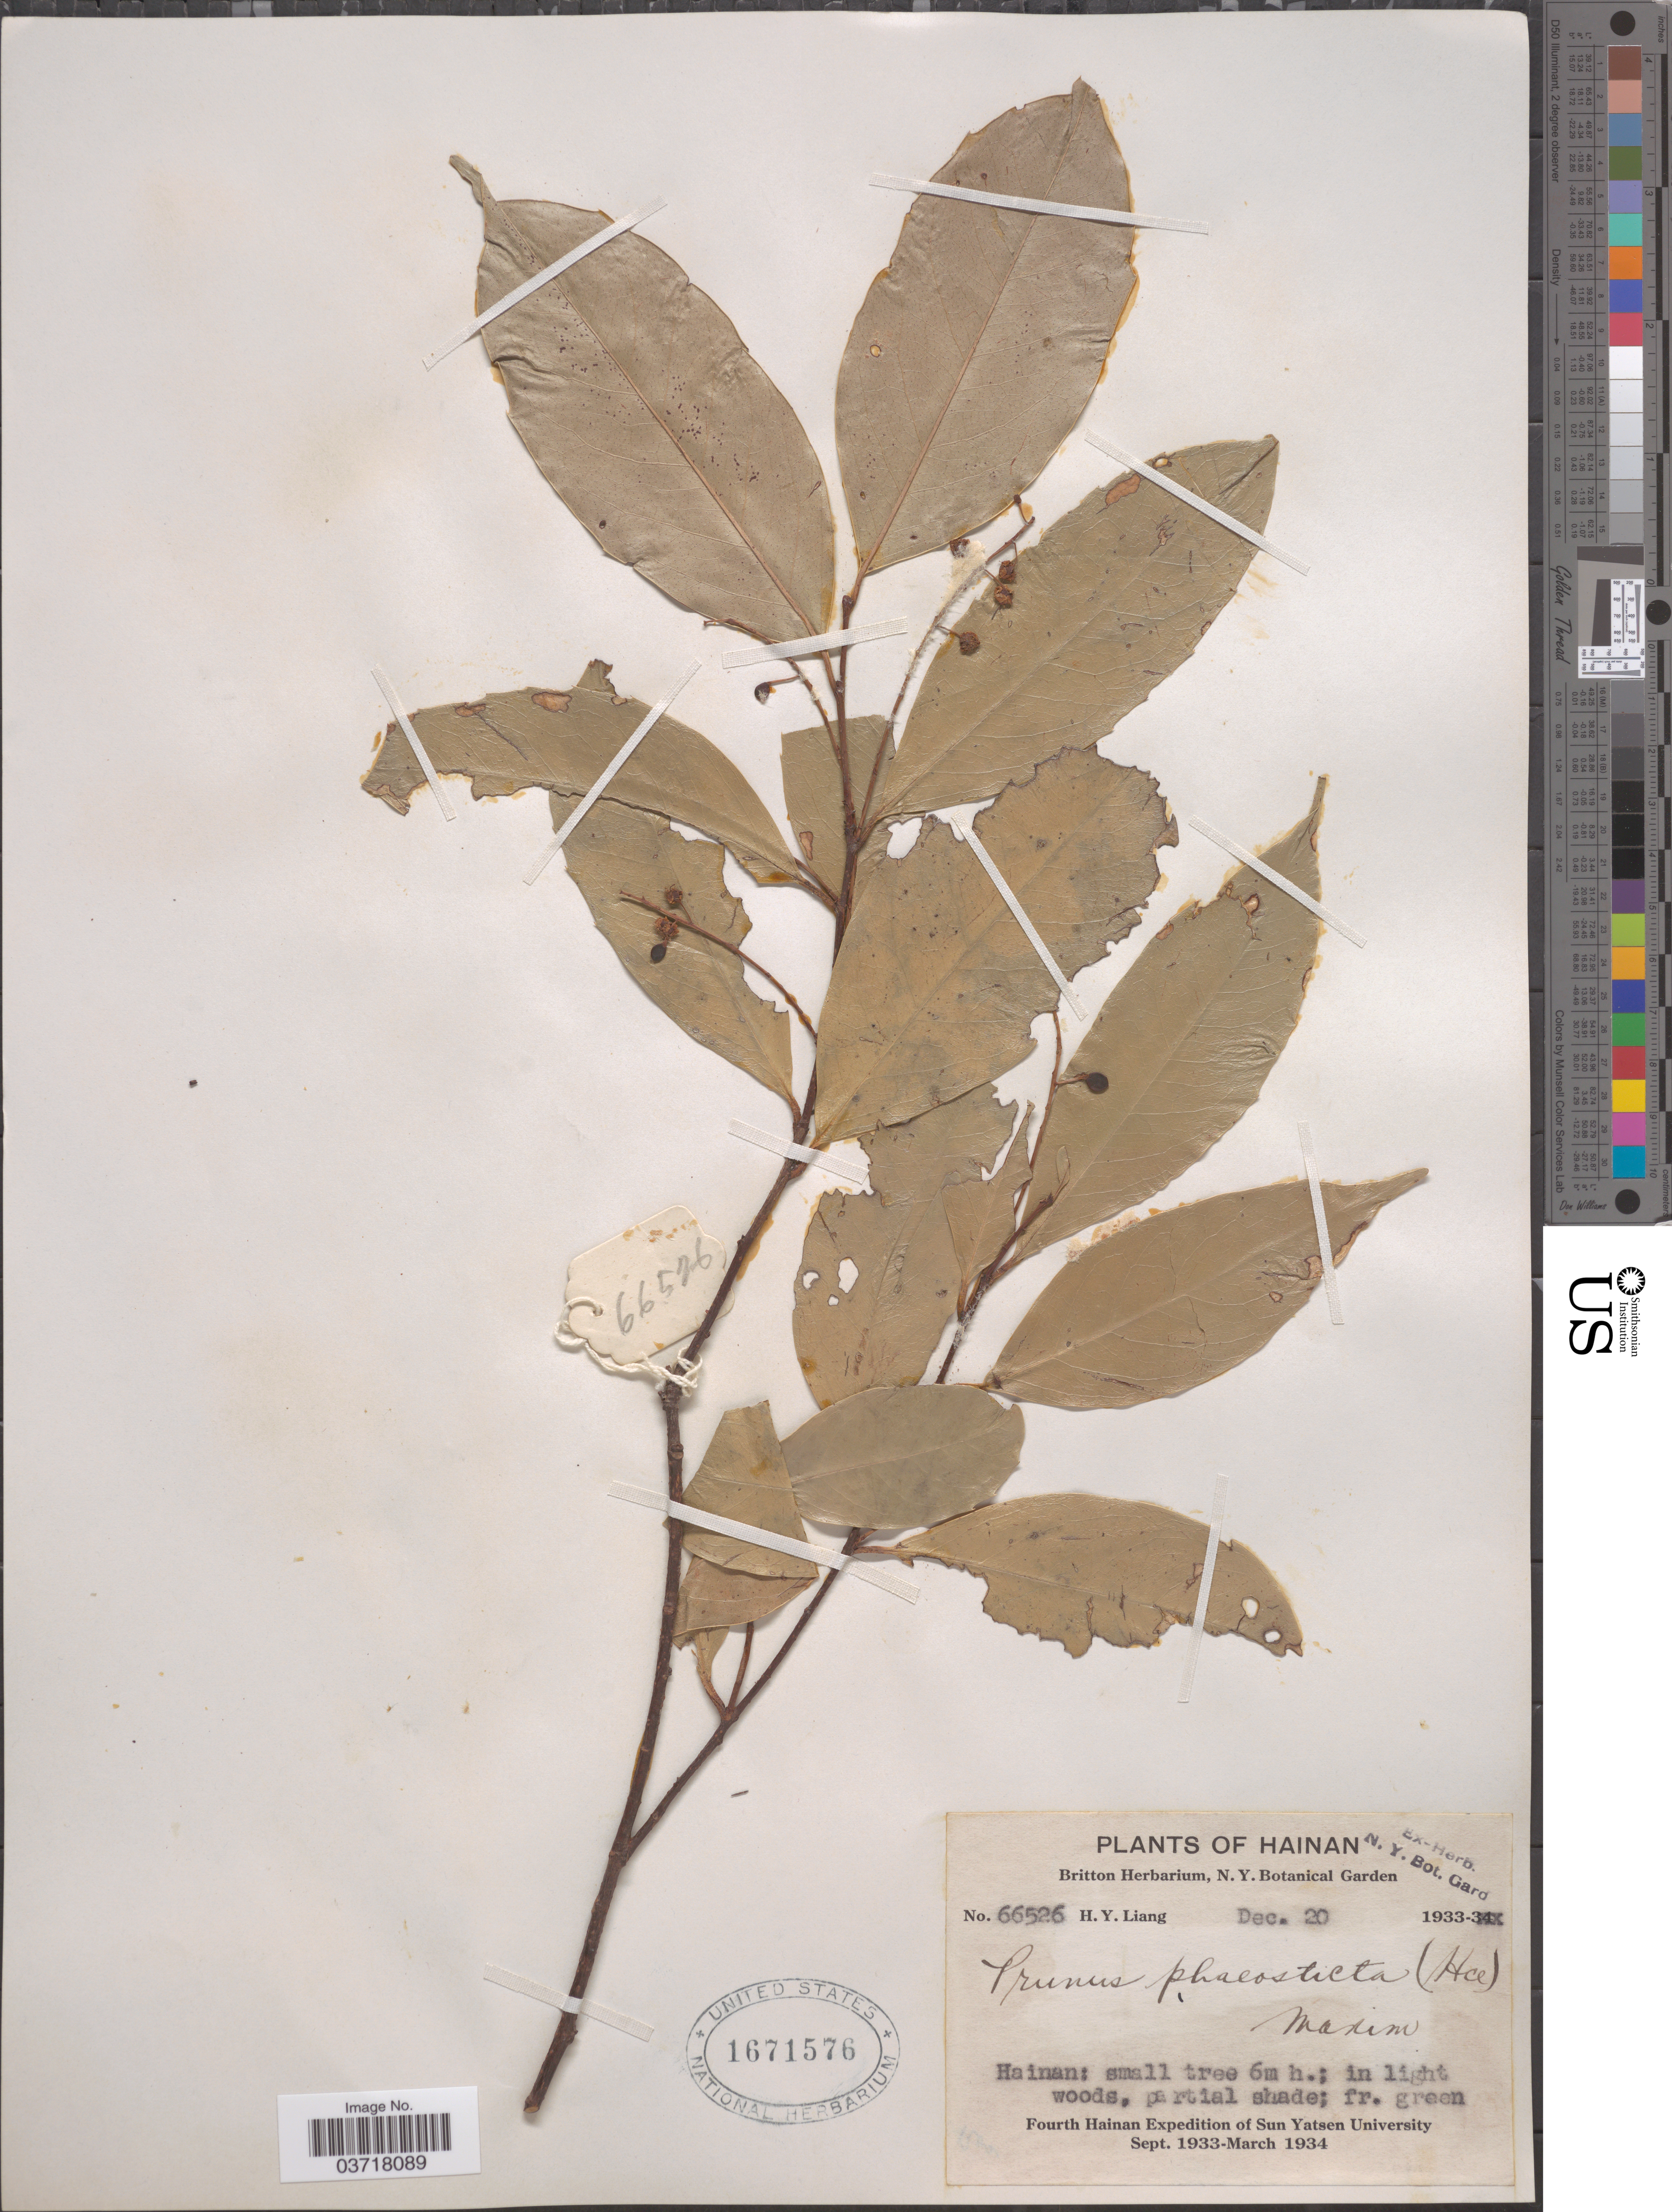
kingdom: Plantae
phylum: Tracheophyta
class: Magnoliopsida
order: Rosales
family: Rosaceae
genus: Prunus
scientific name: Prunus phaeosticta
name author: (Hance) Maxim.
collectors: H. Y. Liang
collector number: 66526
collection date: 1933-12-20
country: China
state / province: Hainan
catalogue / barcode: US 1671576